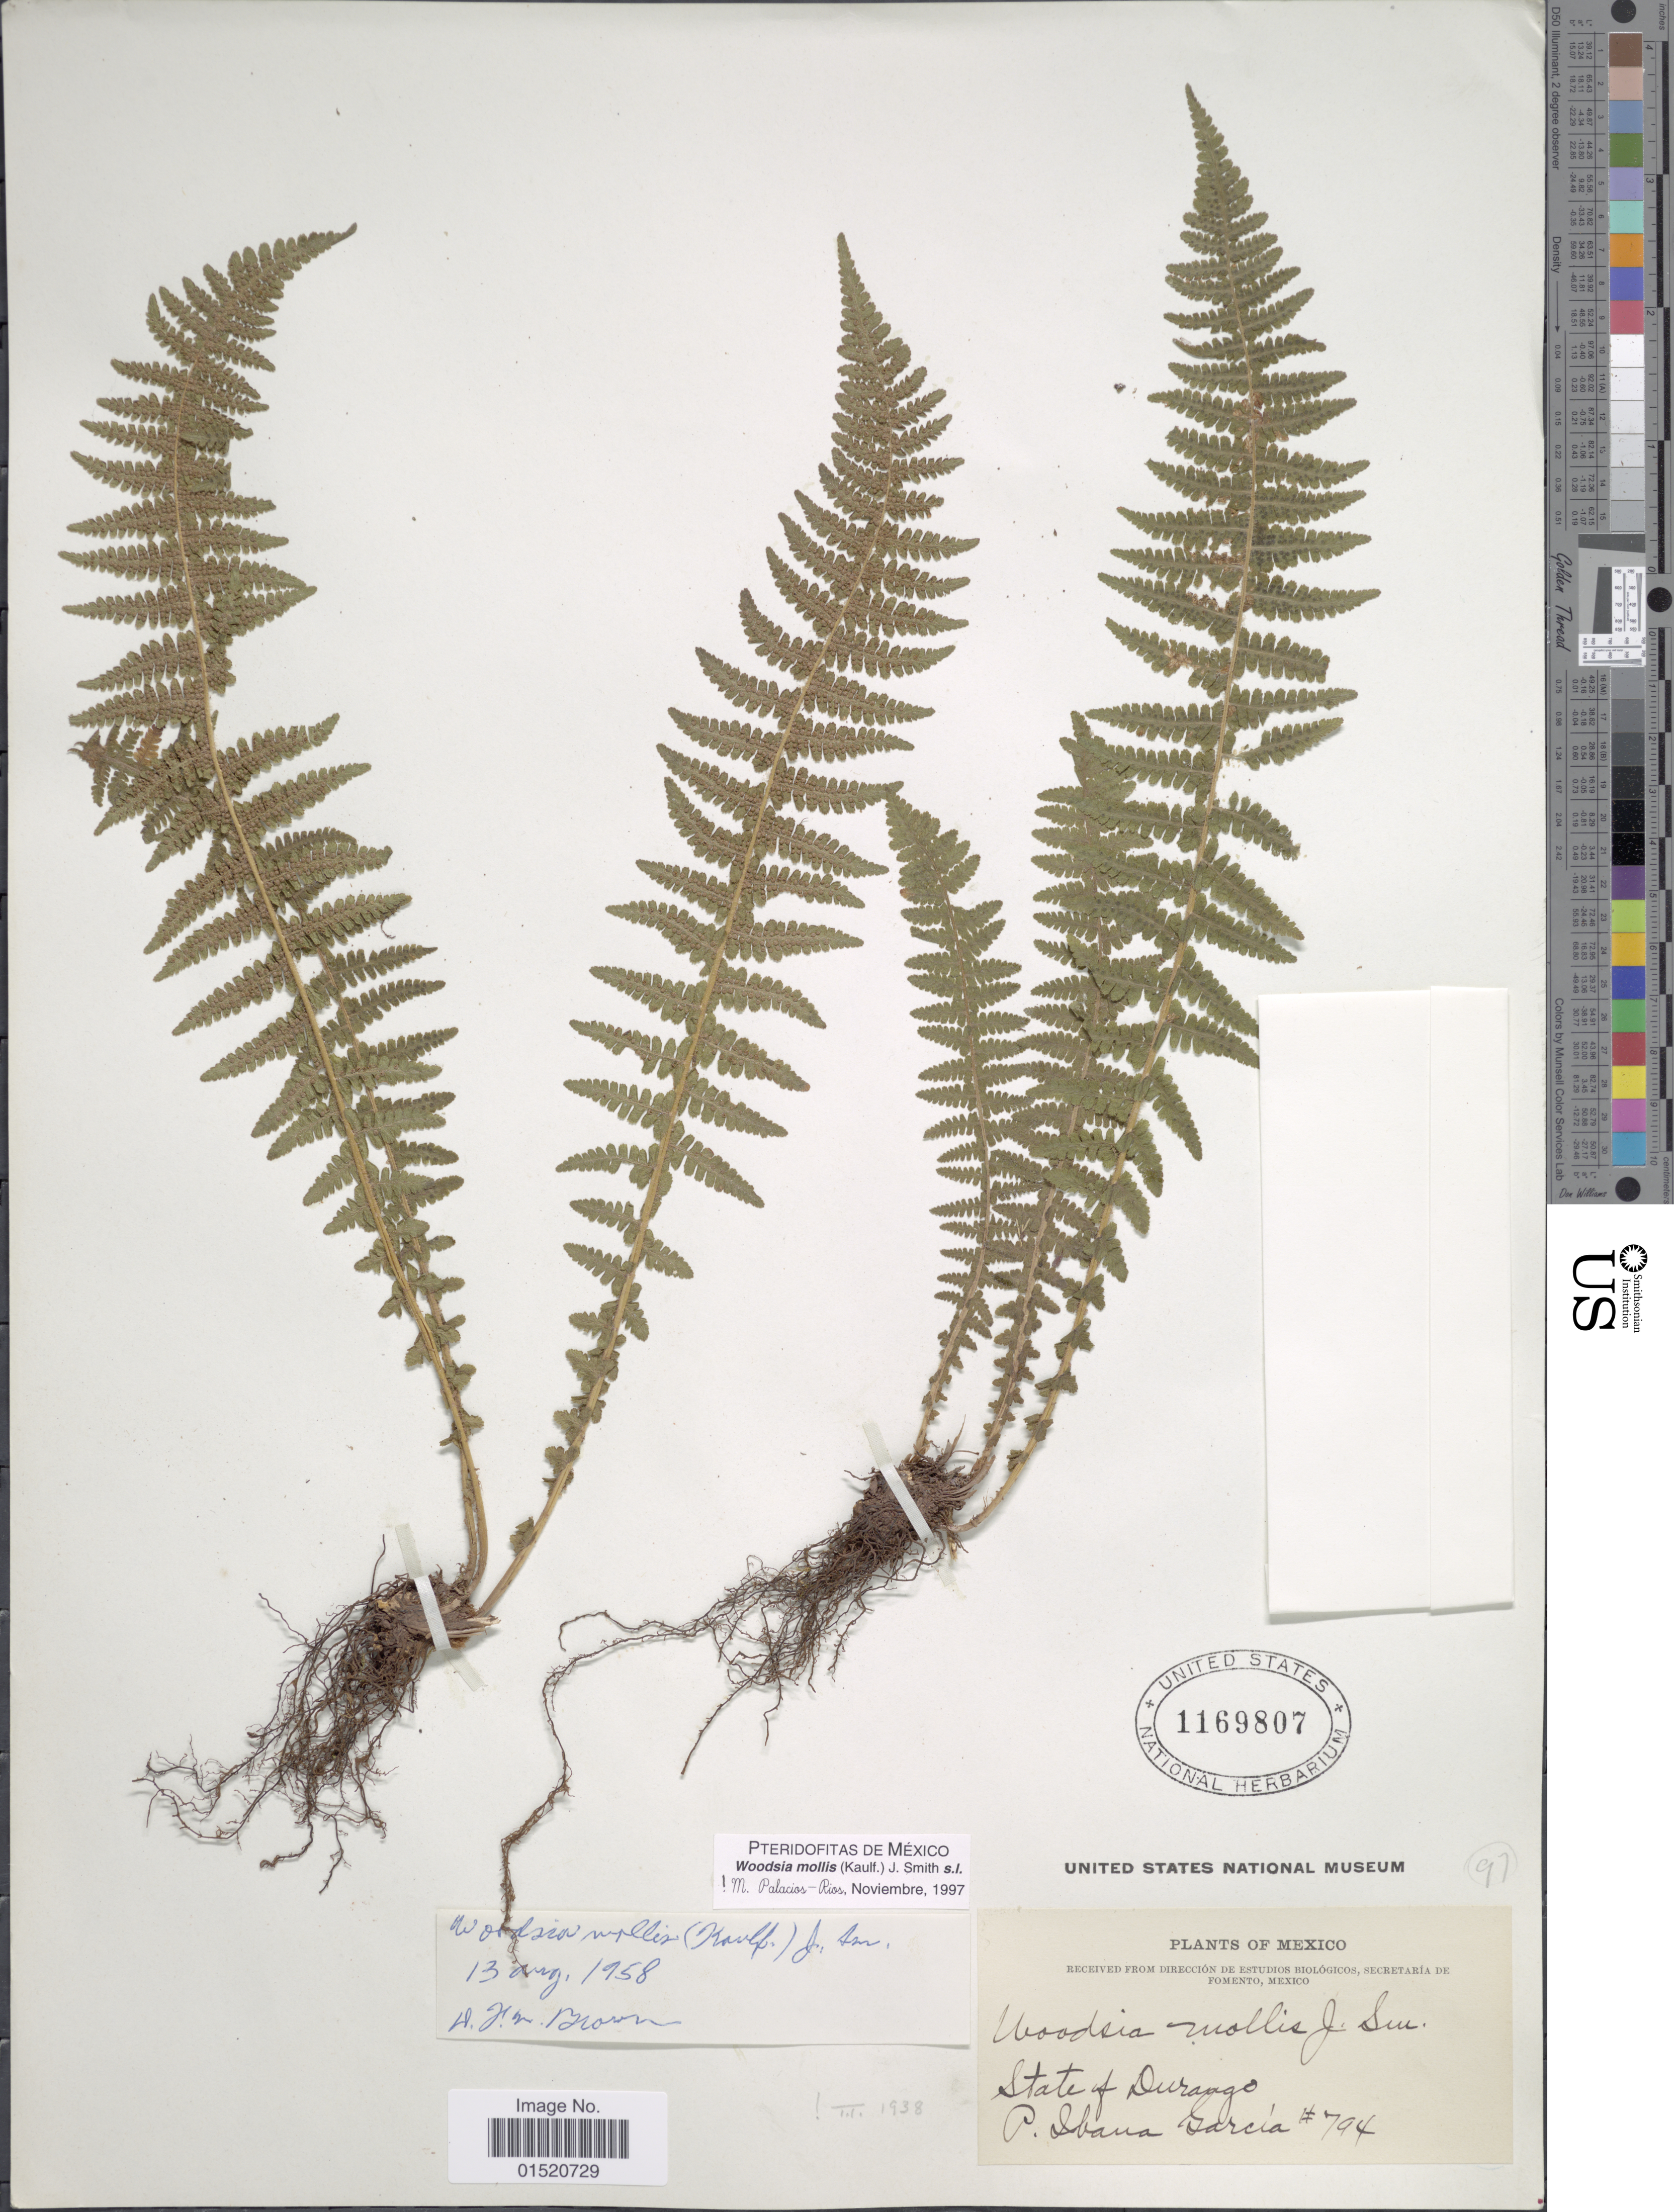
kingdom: Plantae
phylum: Tracheophyta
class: Polypodiopsida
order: Polypodiales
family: Woodsiaceae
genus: Woodsia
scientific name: Woodsia mollis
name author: (Kaulf.) J. Sm.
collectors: P. Ibana-García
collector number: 794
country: Mexico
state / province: Durango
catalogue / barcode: US 1169807